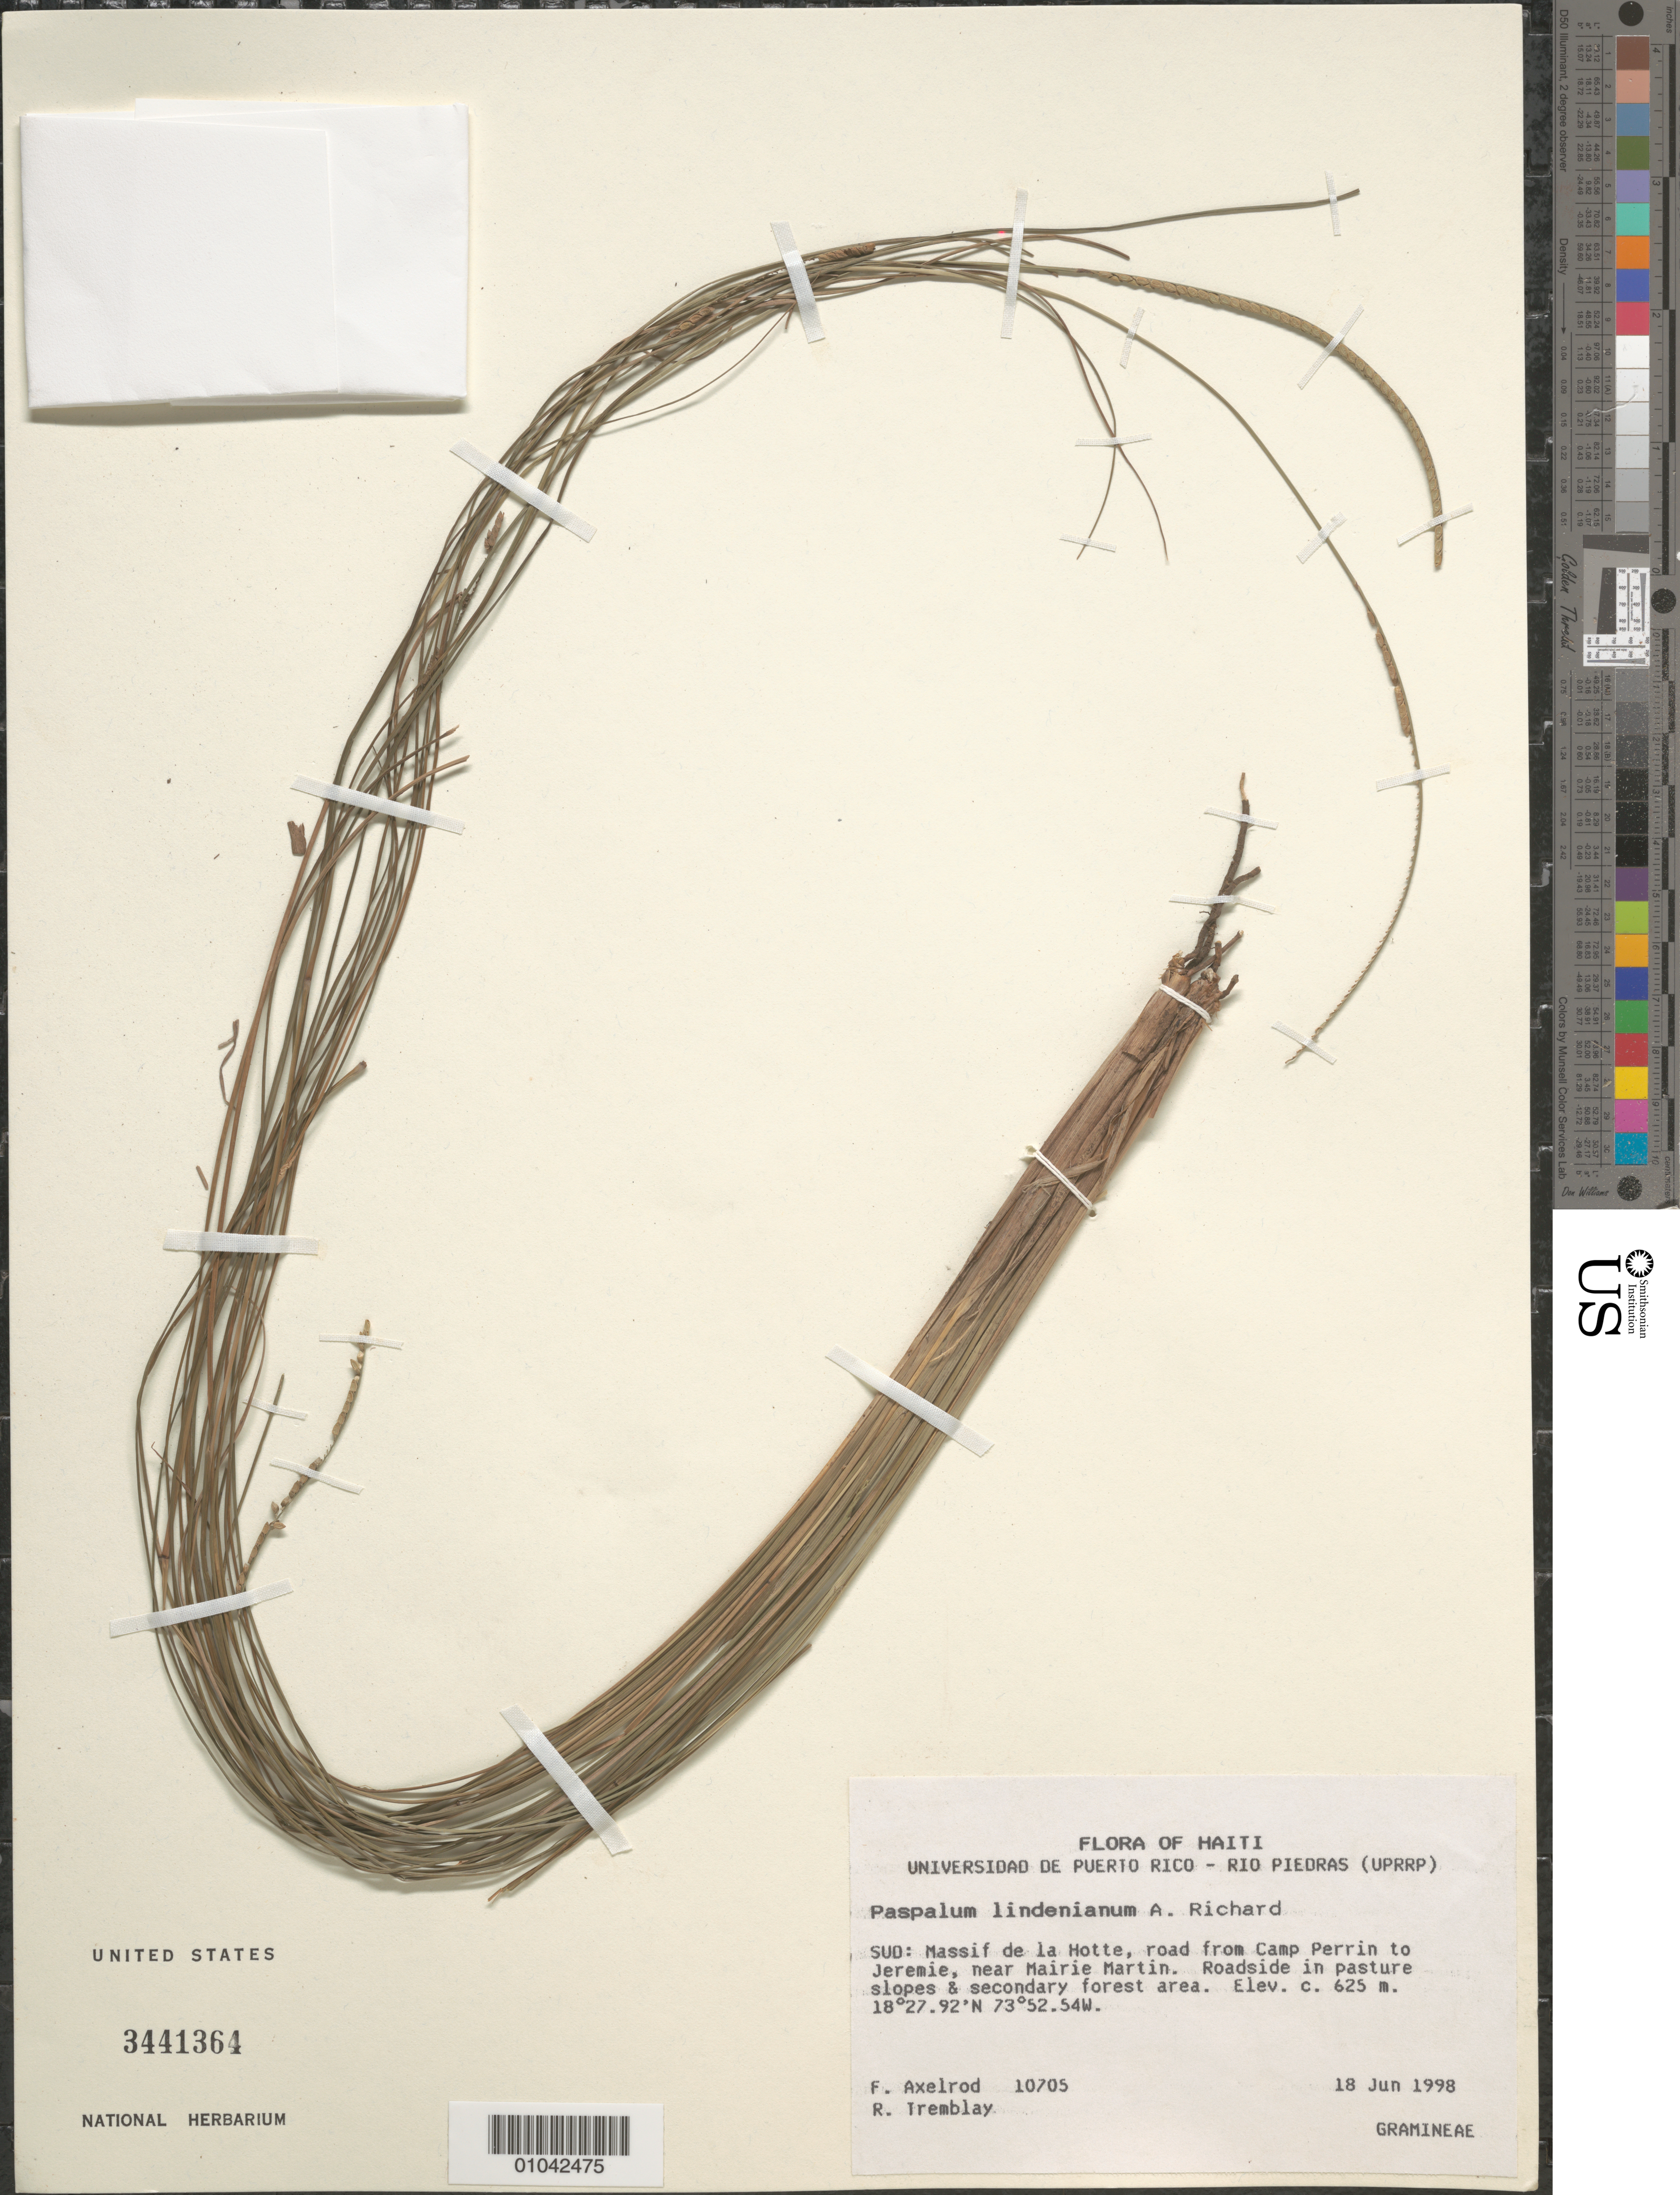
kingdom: Plantae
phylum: Tracheophyta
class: Liliopsida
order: Poales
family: Poaceae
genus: Paspalum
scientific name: Paspalum lindenianum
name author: A. Rich.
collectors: F. S. Axelrod & R. L. Tremblay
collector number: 10705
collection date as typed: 18 Jun 1998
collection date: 1998-06-18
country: Haiti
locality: Sud, Massif de la Hotte, road from Camp Perrin to Jeremie, near Mairie Martin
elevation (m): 625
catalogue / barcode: US 3441364